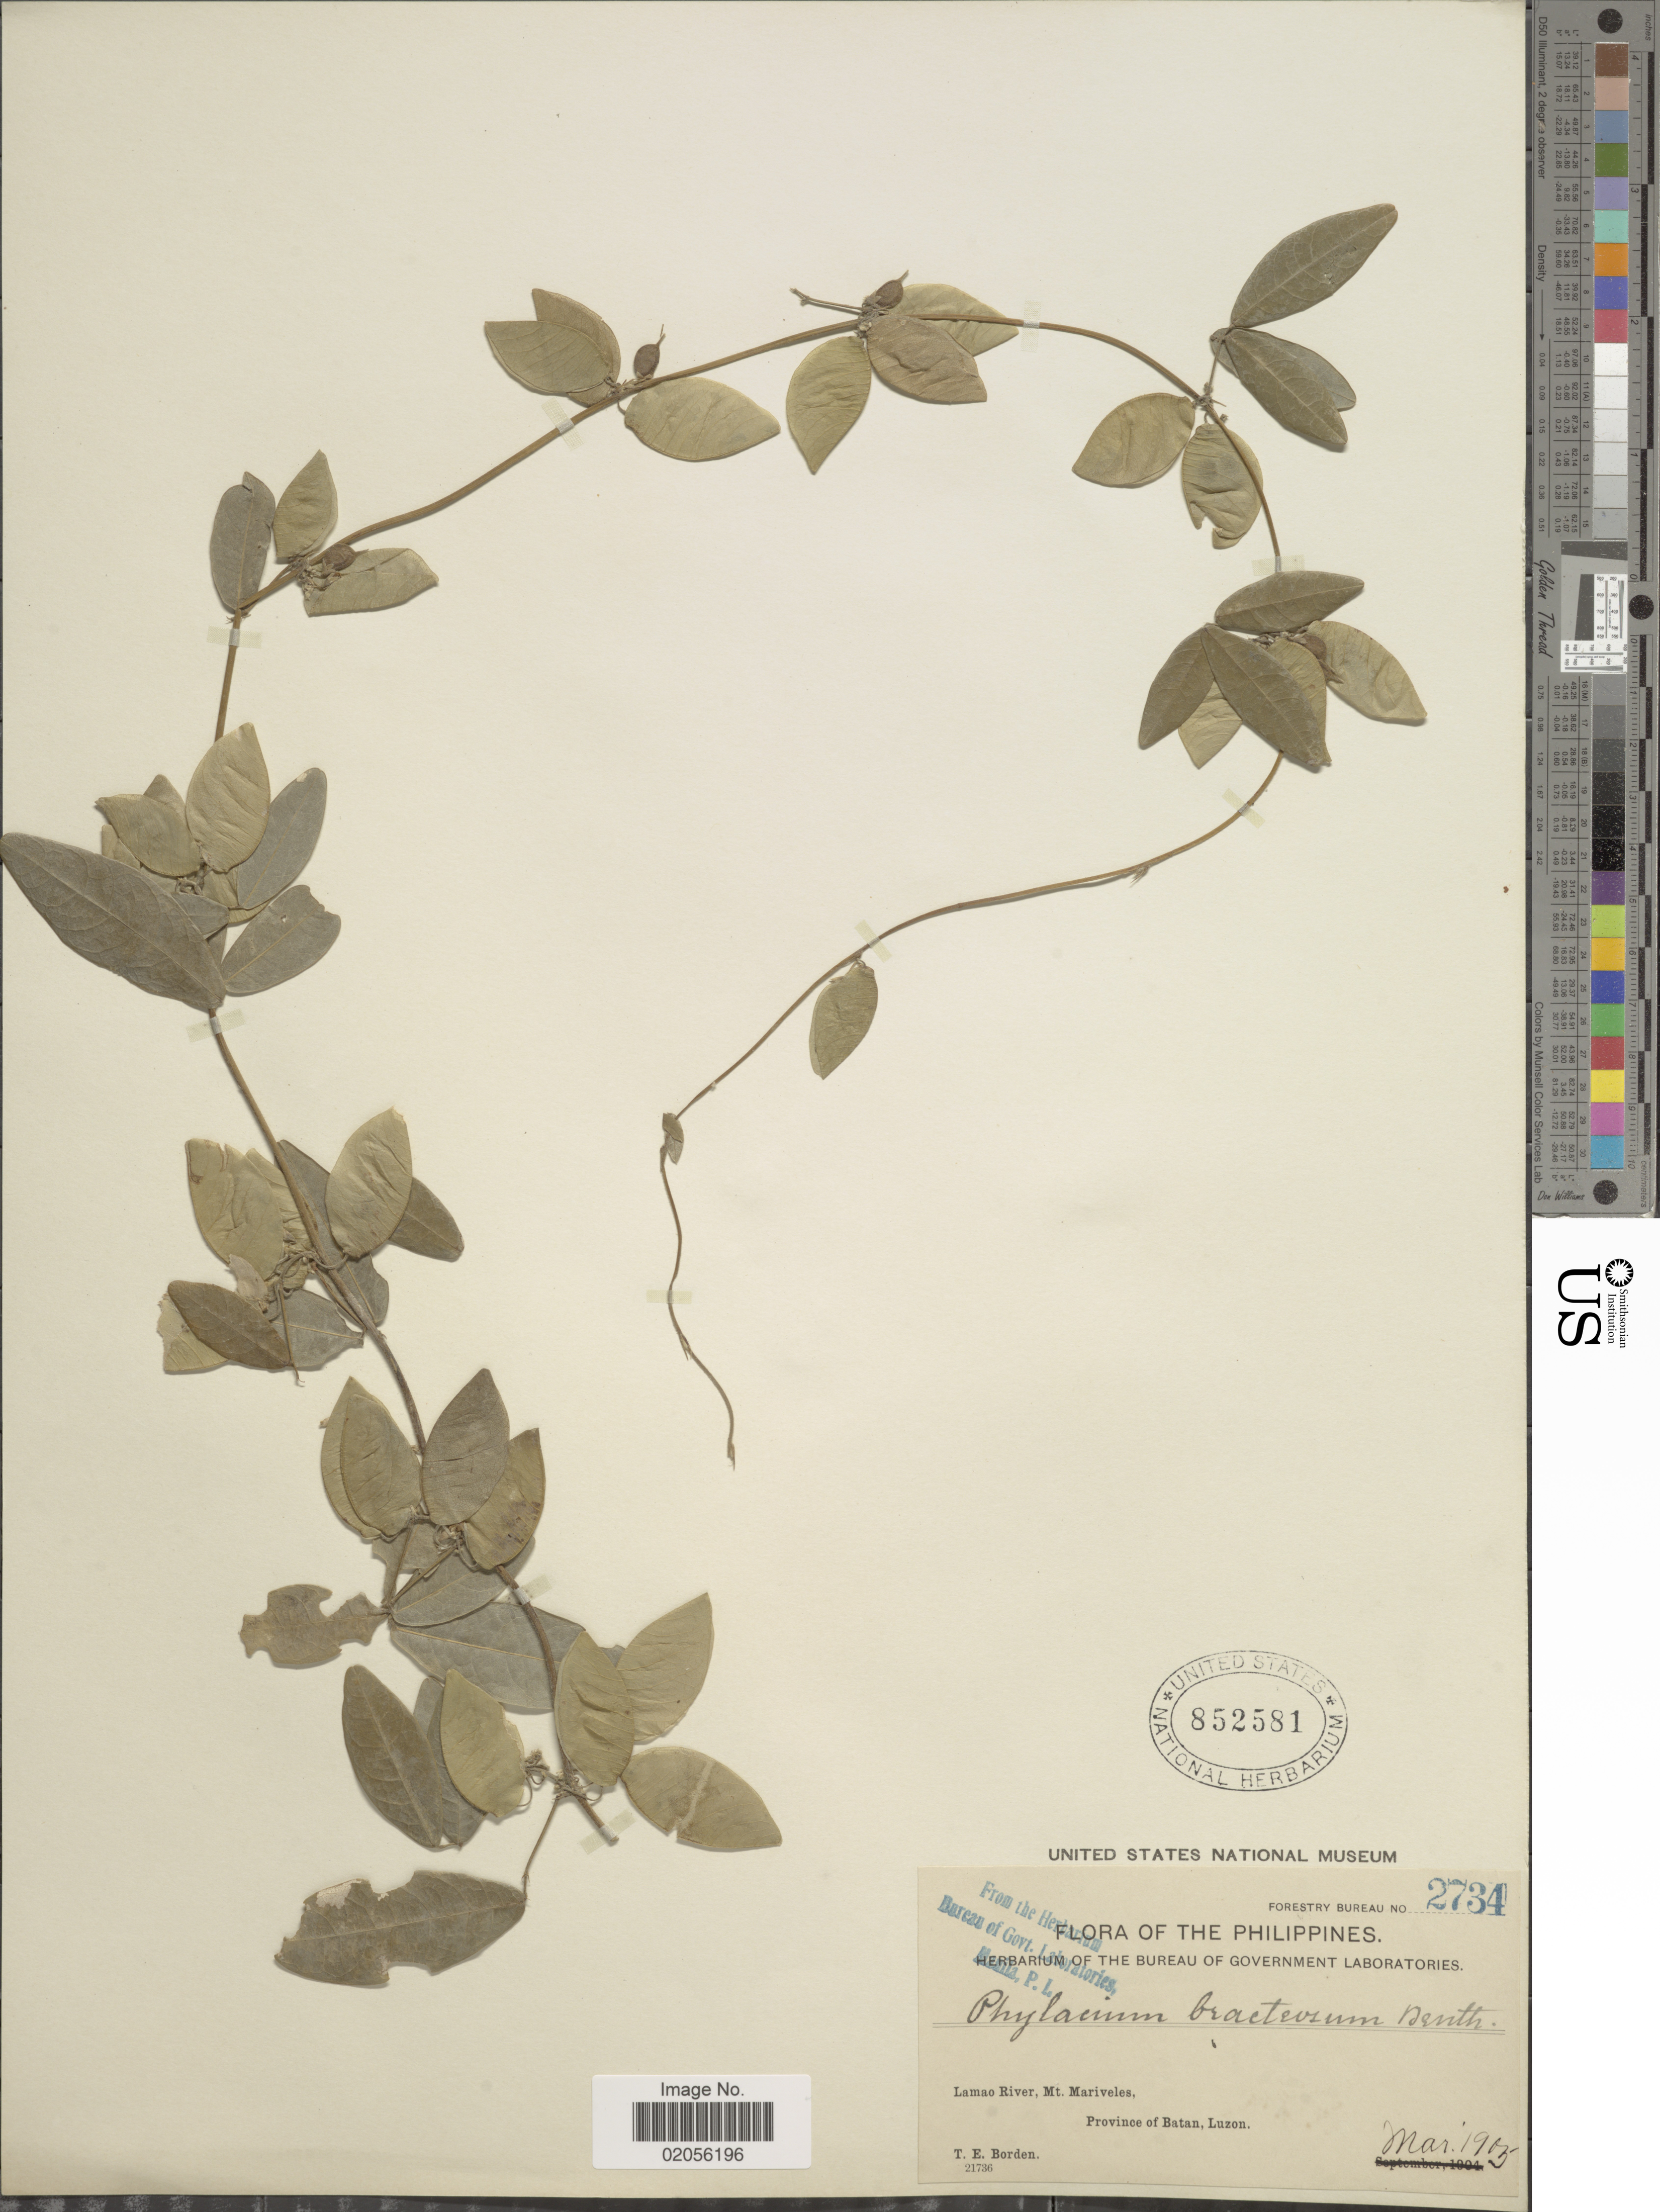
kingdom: Plantae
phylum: Tracheophyta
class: Magnoliopsida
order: Fabales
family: Fabaceae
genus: Phylacium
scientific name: Phylacium bracteosum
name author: Benn.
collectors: T. E. Borden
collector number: Forestry Bureau 2734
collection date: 1905-03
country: Philippines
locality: Lamao River, Mt. Mariveles, Province of Bataan, Luzon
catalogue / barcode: US 852581